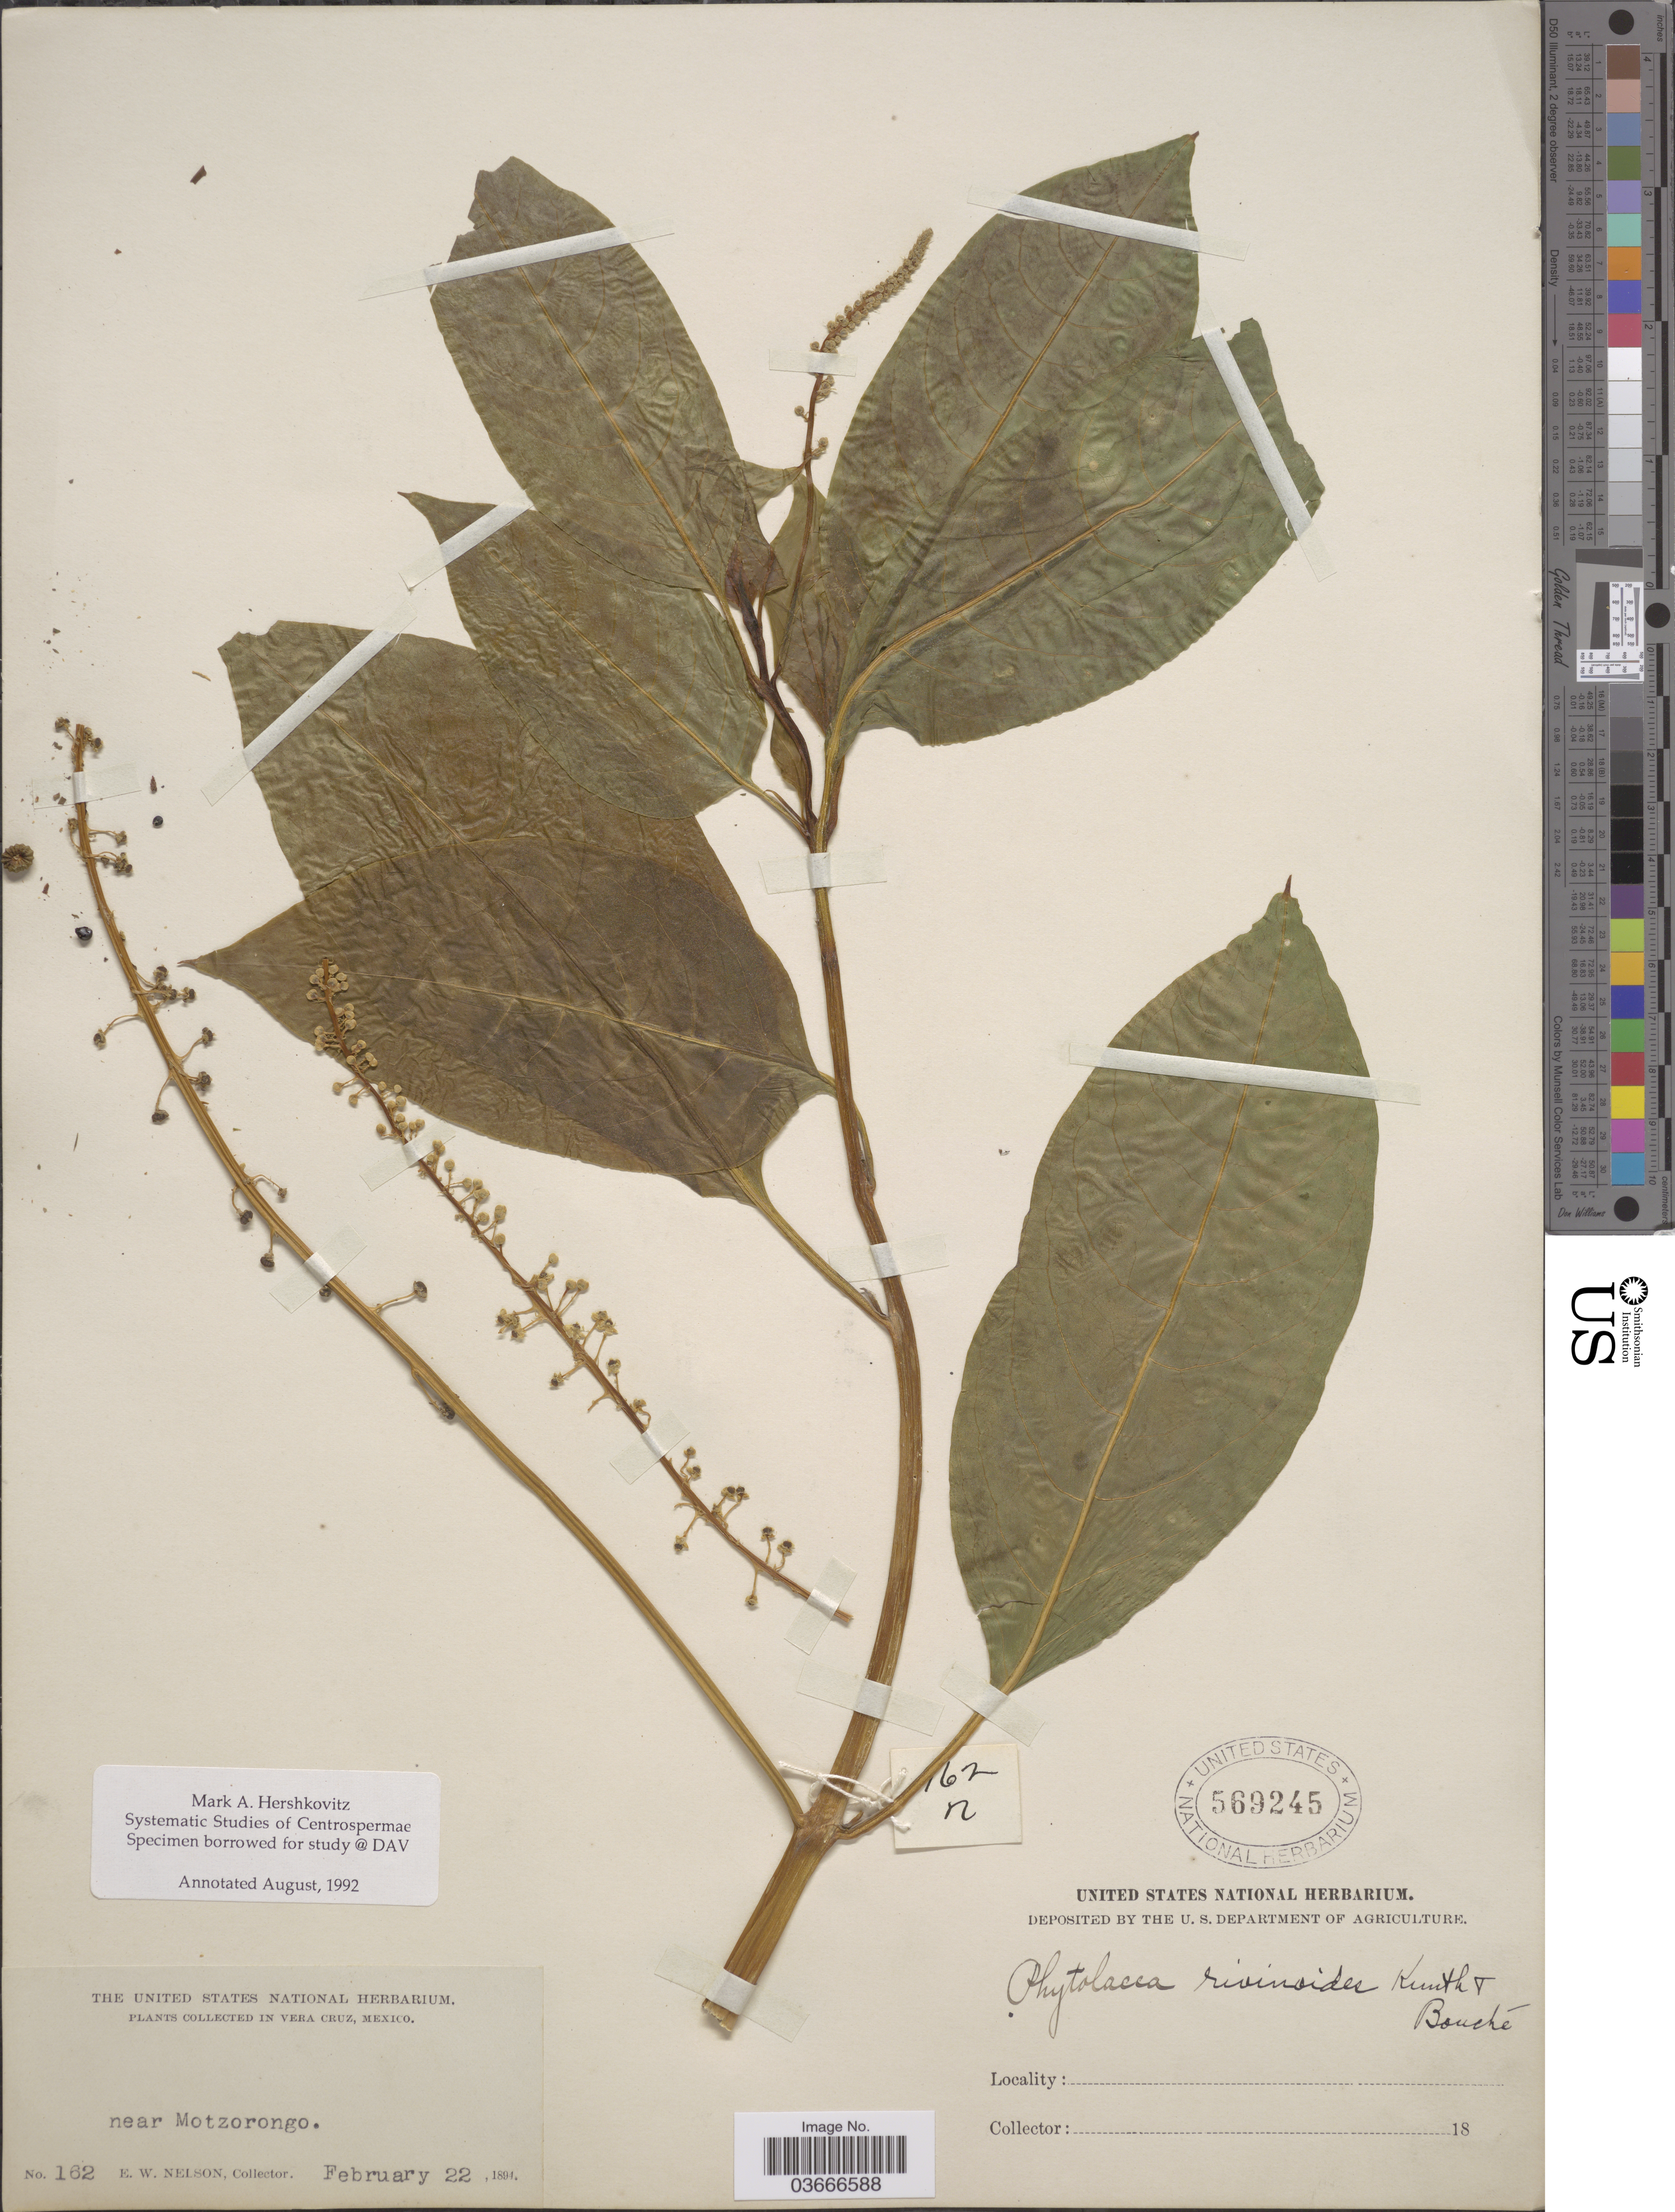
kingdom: Plantae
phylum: Tracheophyta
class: Magnoliopsida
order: Caryophyllales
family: Phytolaccaceae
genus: Phytolacca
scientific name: Phytolacca rivinoides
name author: Kunth & C.D. Bouché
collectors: E. W. Nelson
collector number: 162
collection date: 1894-02-22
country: Mexico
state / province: Veracruz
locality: Vera Cruz.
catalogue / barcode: US 569245